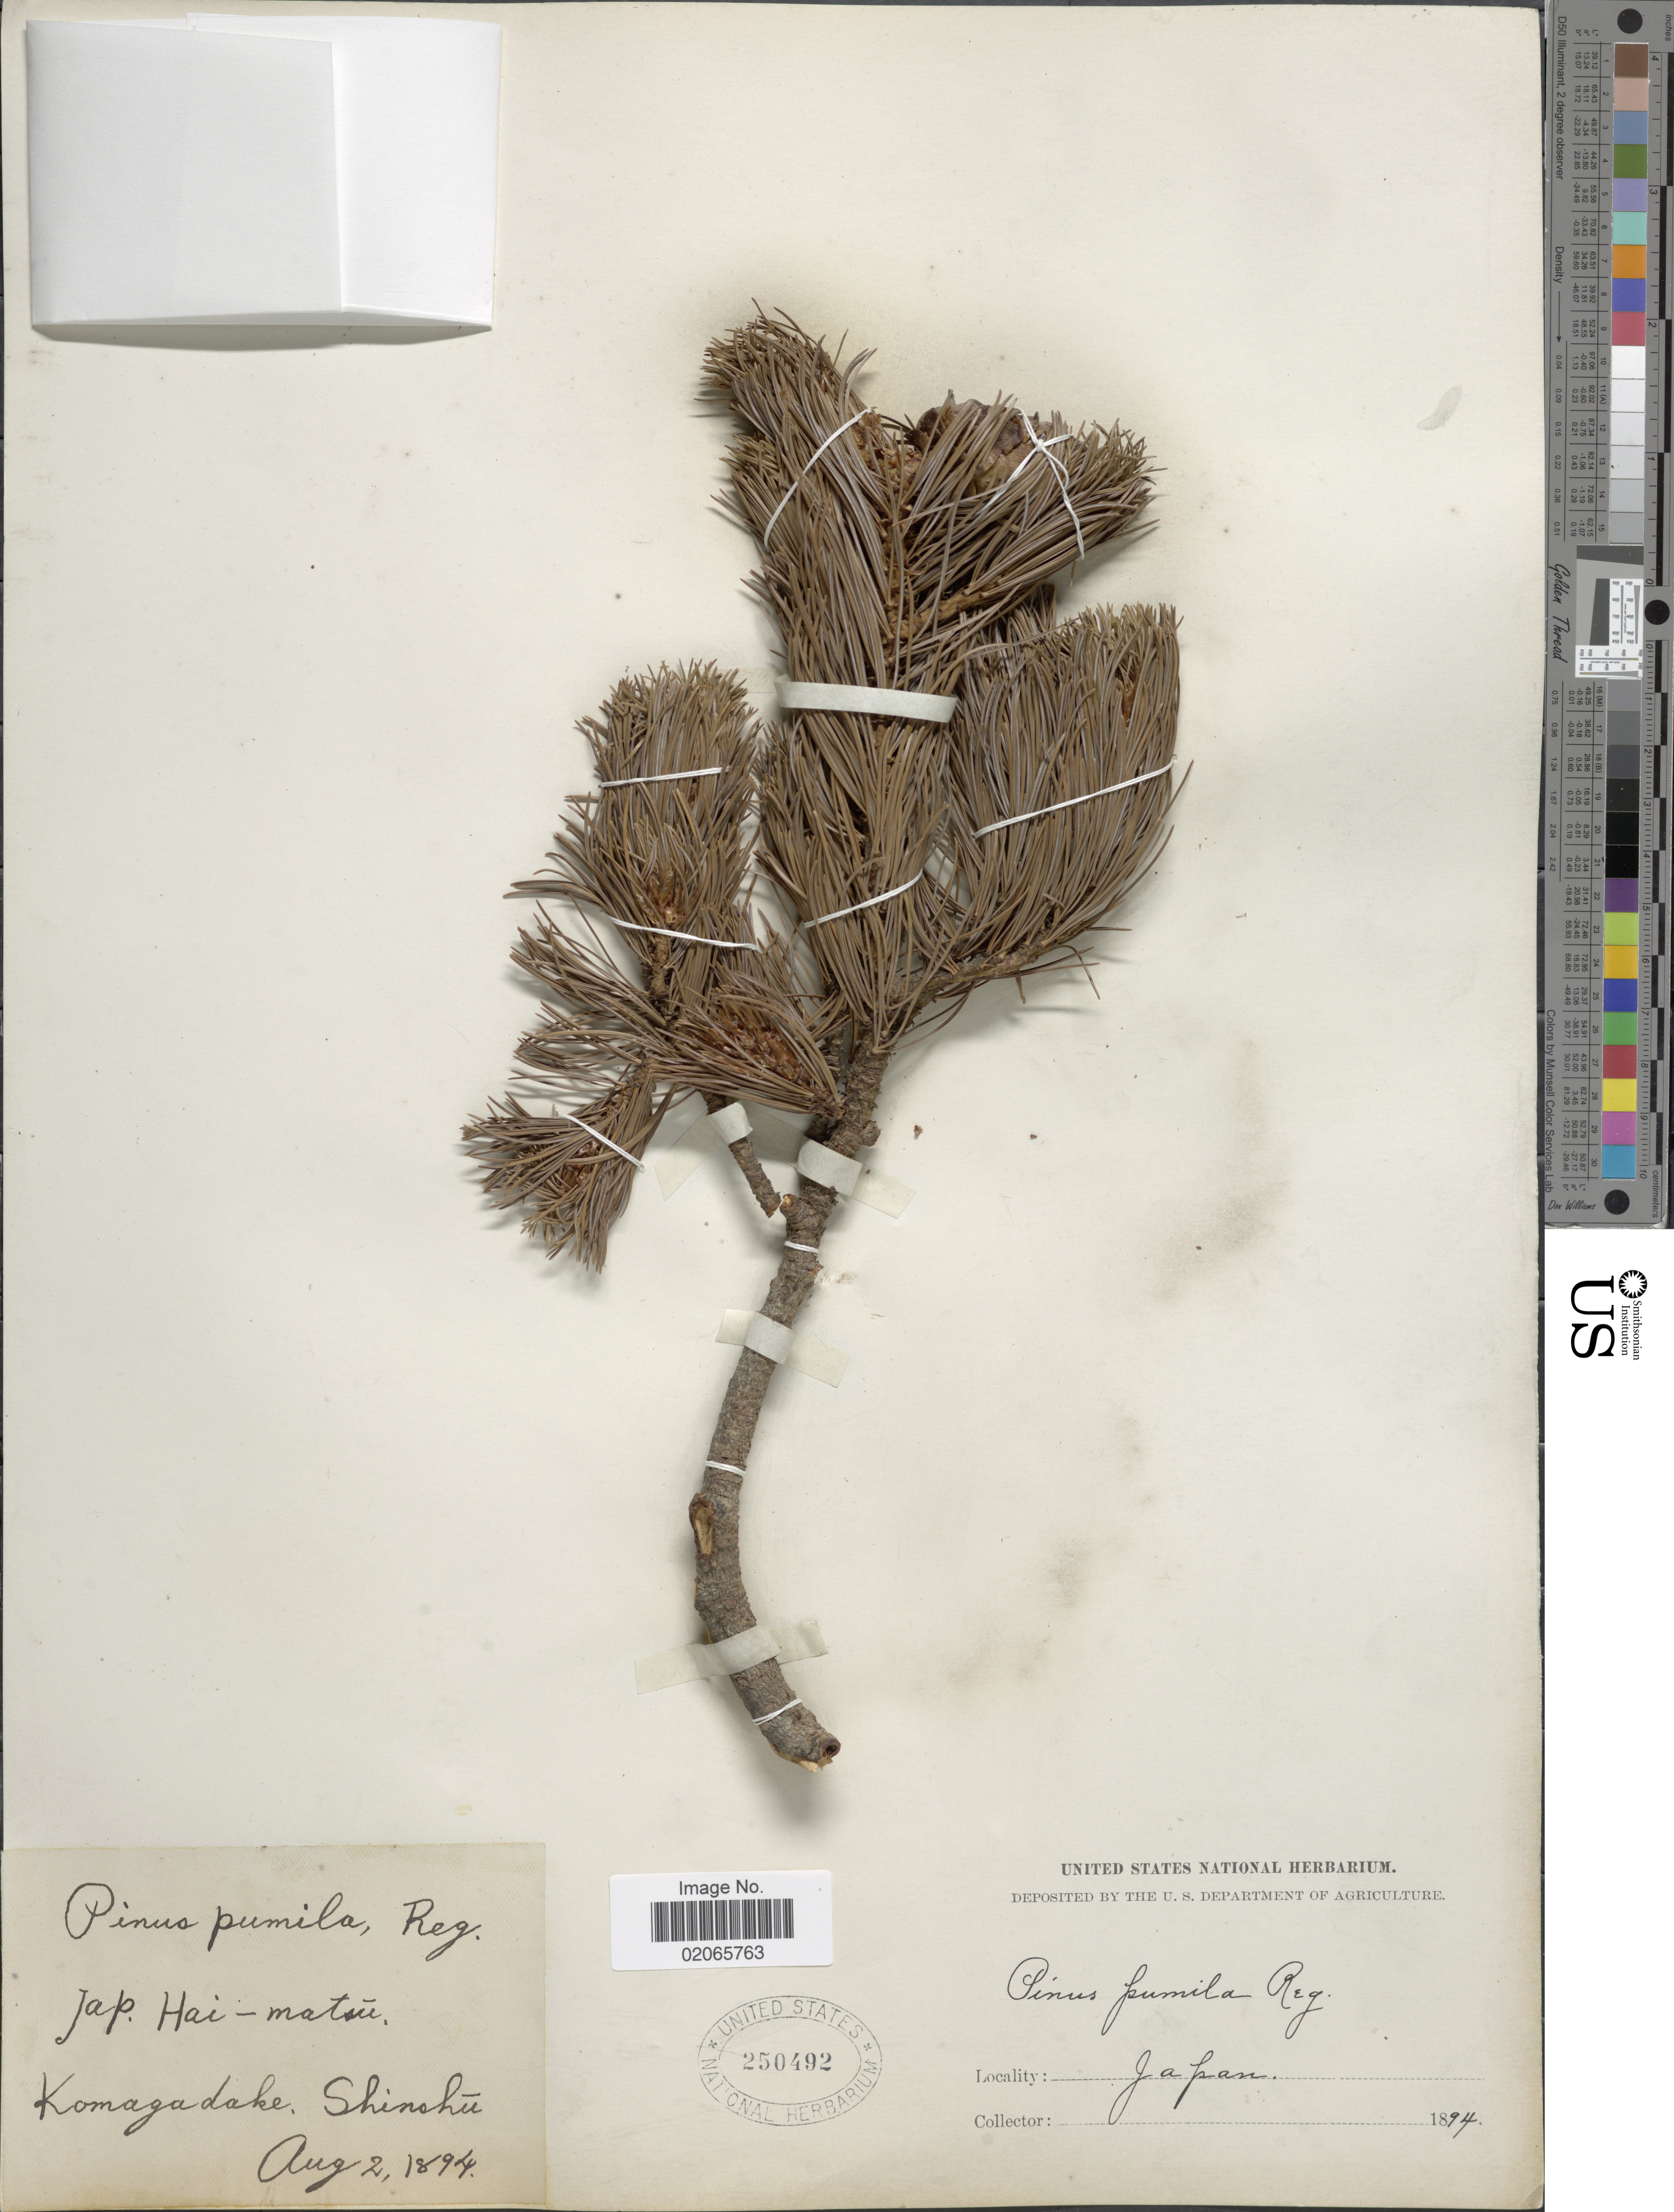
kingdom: Plantae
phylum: Tracheophyta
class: Pinopsida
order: Pinales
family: Pinaceae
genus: Pinus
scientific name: Pinus pumila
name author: (Pall.) Regel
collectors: U.S. National Herbarium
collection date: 1895-08-02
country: Japan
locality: Hai-matsui, Komaga Lake, Shinoshu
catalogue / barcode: US 250492